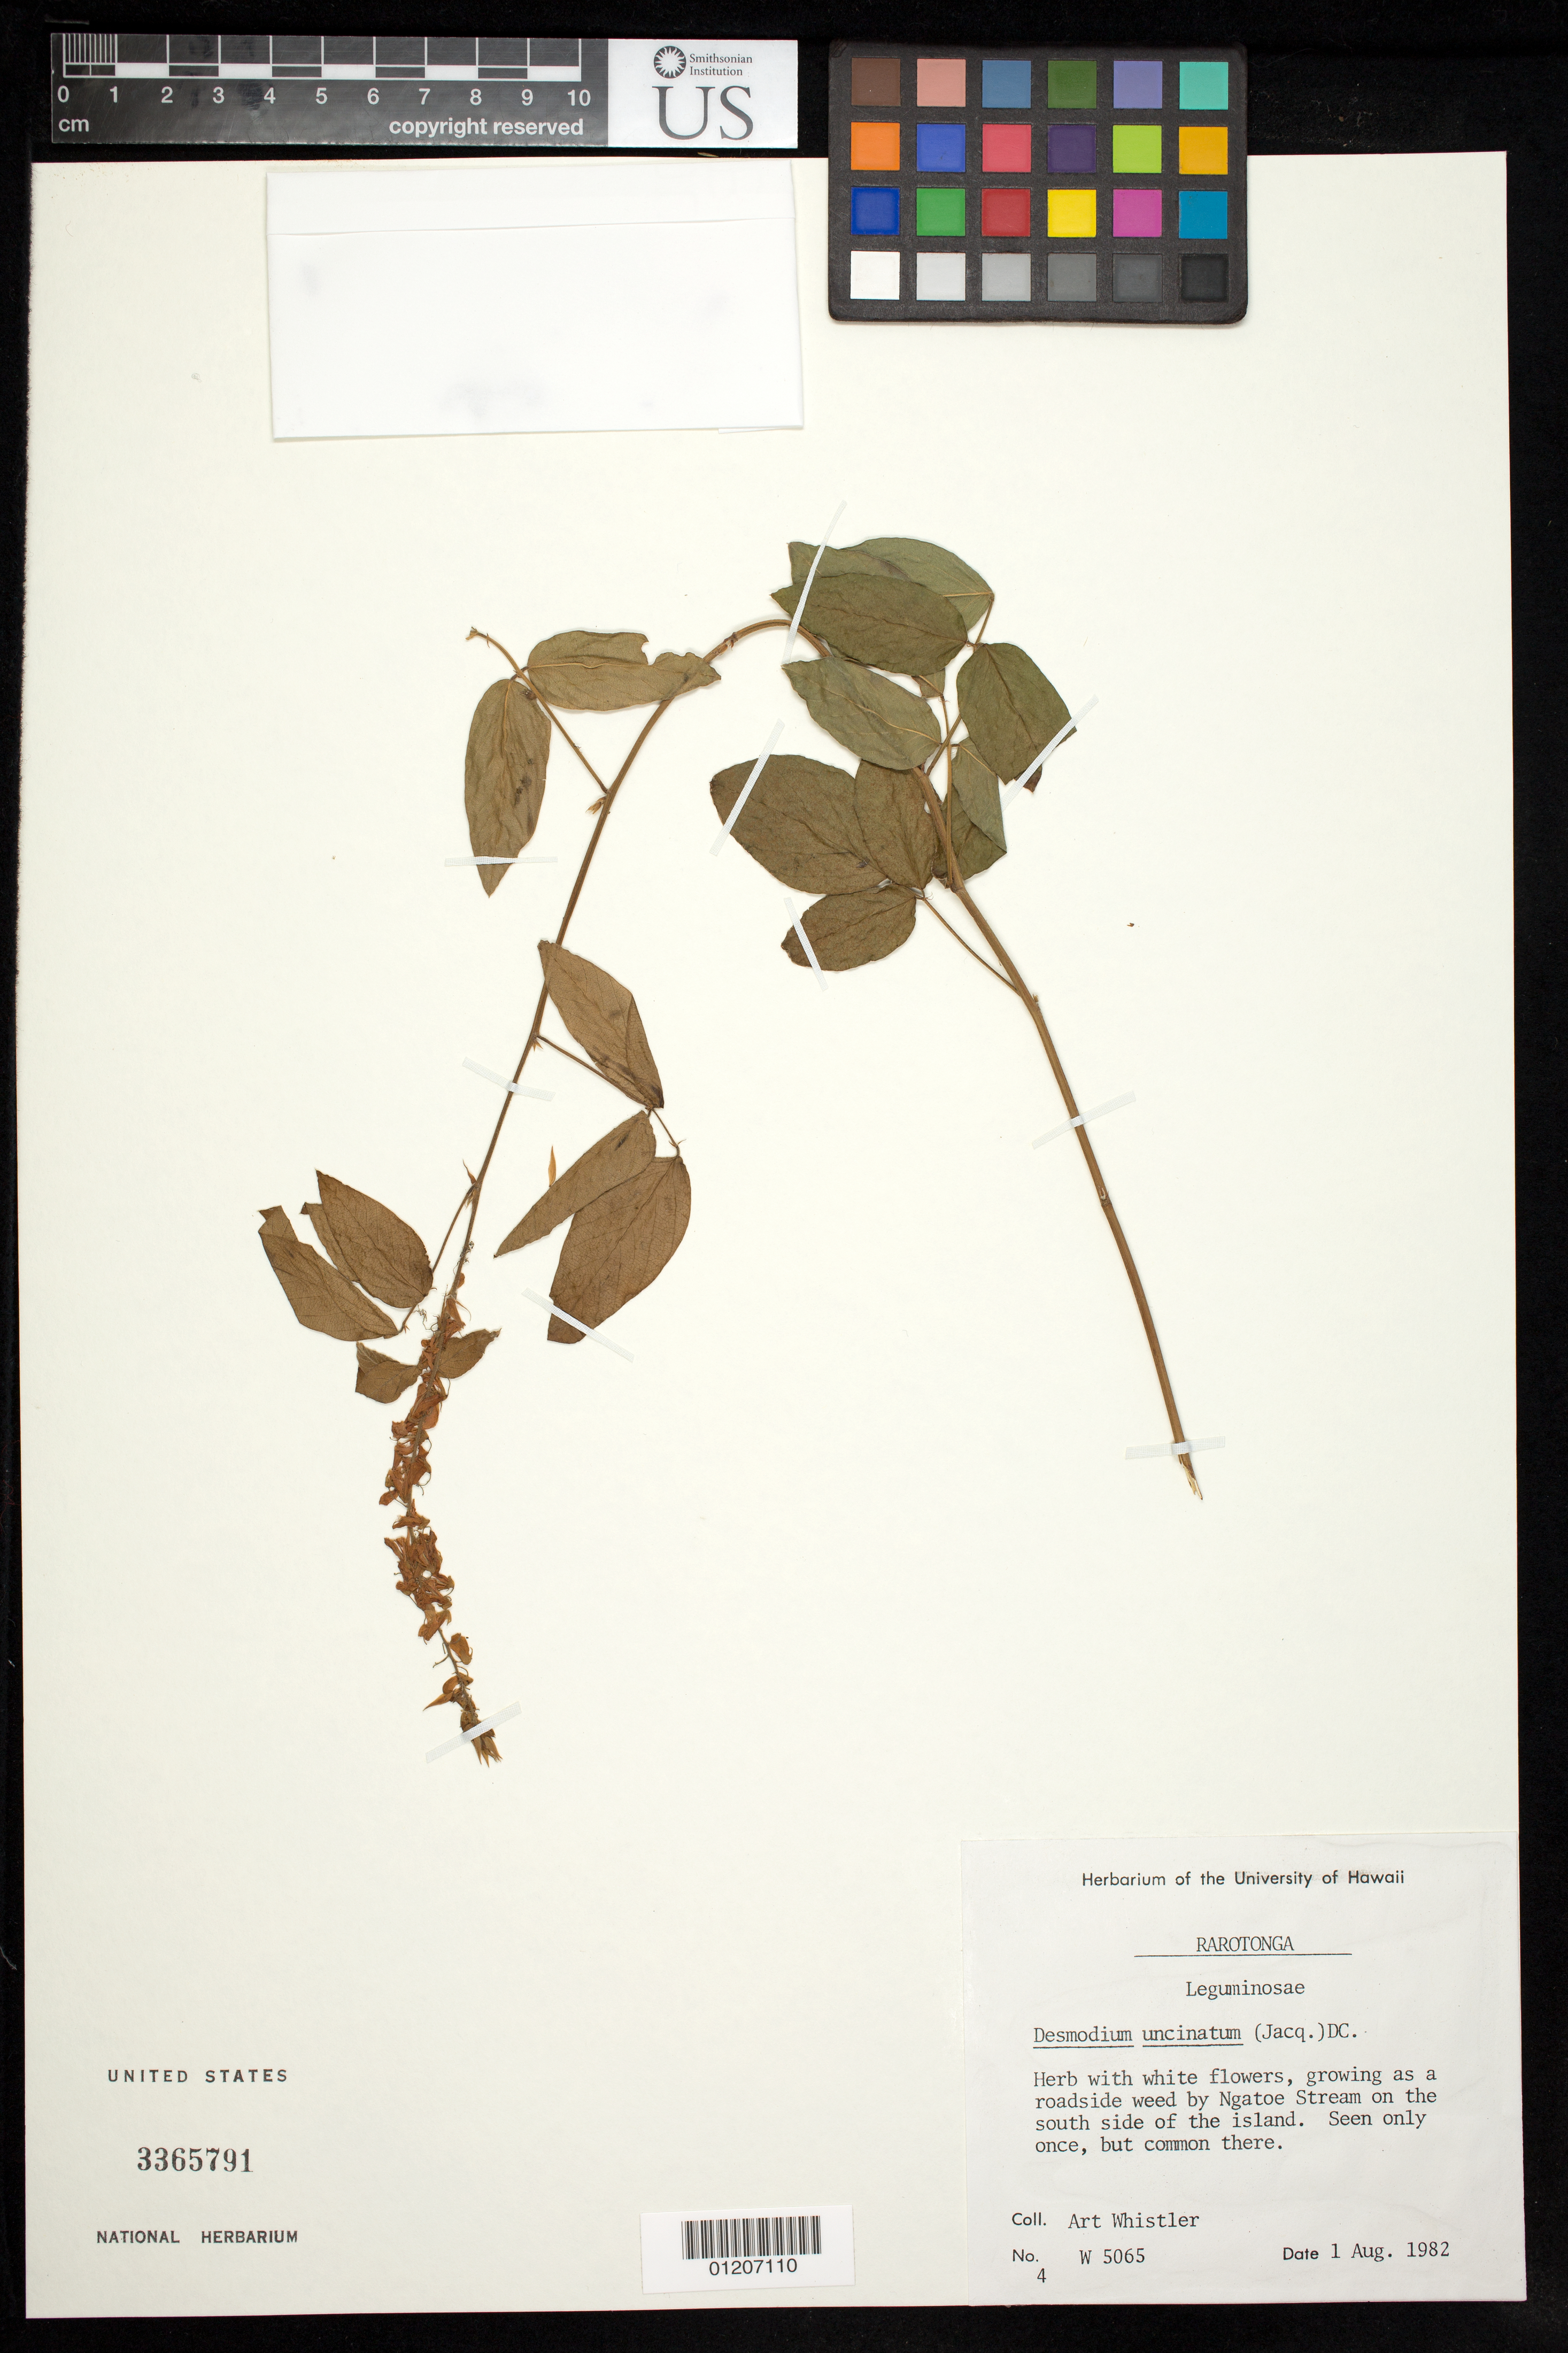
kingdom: Plantae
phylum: Tracheophyta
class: Magnoliopsida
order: Fabales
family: Fabaceae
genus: Desmodium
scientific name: Desmodium uncinatum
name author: (Jacq.) DC.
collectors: A. Whistler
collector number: W 5065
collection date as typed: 01 Aug 1982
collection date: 1982-08-01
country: Cook Islands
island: Rarotonga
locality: By Ngatoe Stream on the south side of the island.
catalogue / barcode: US 3365791